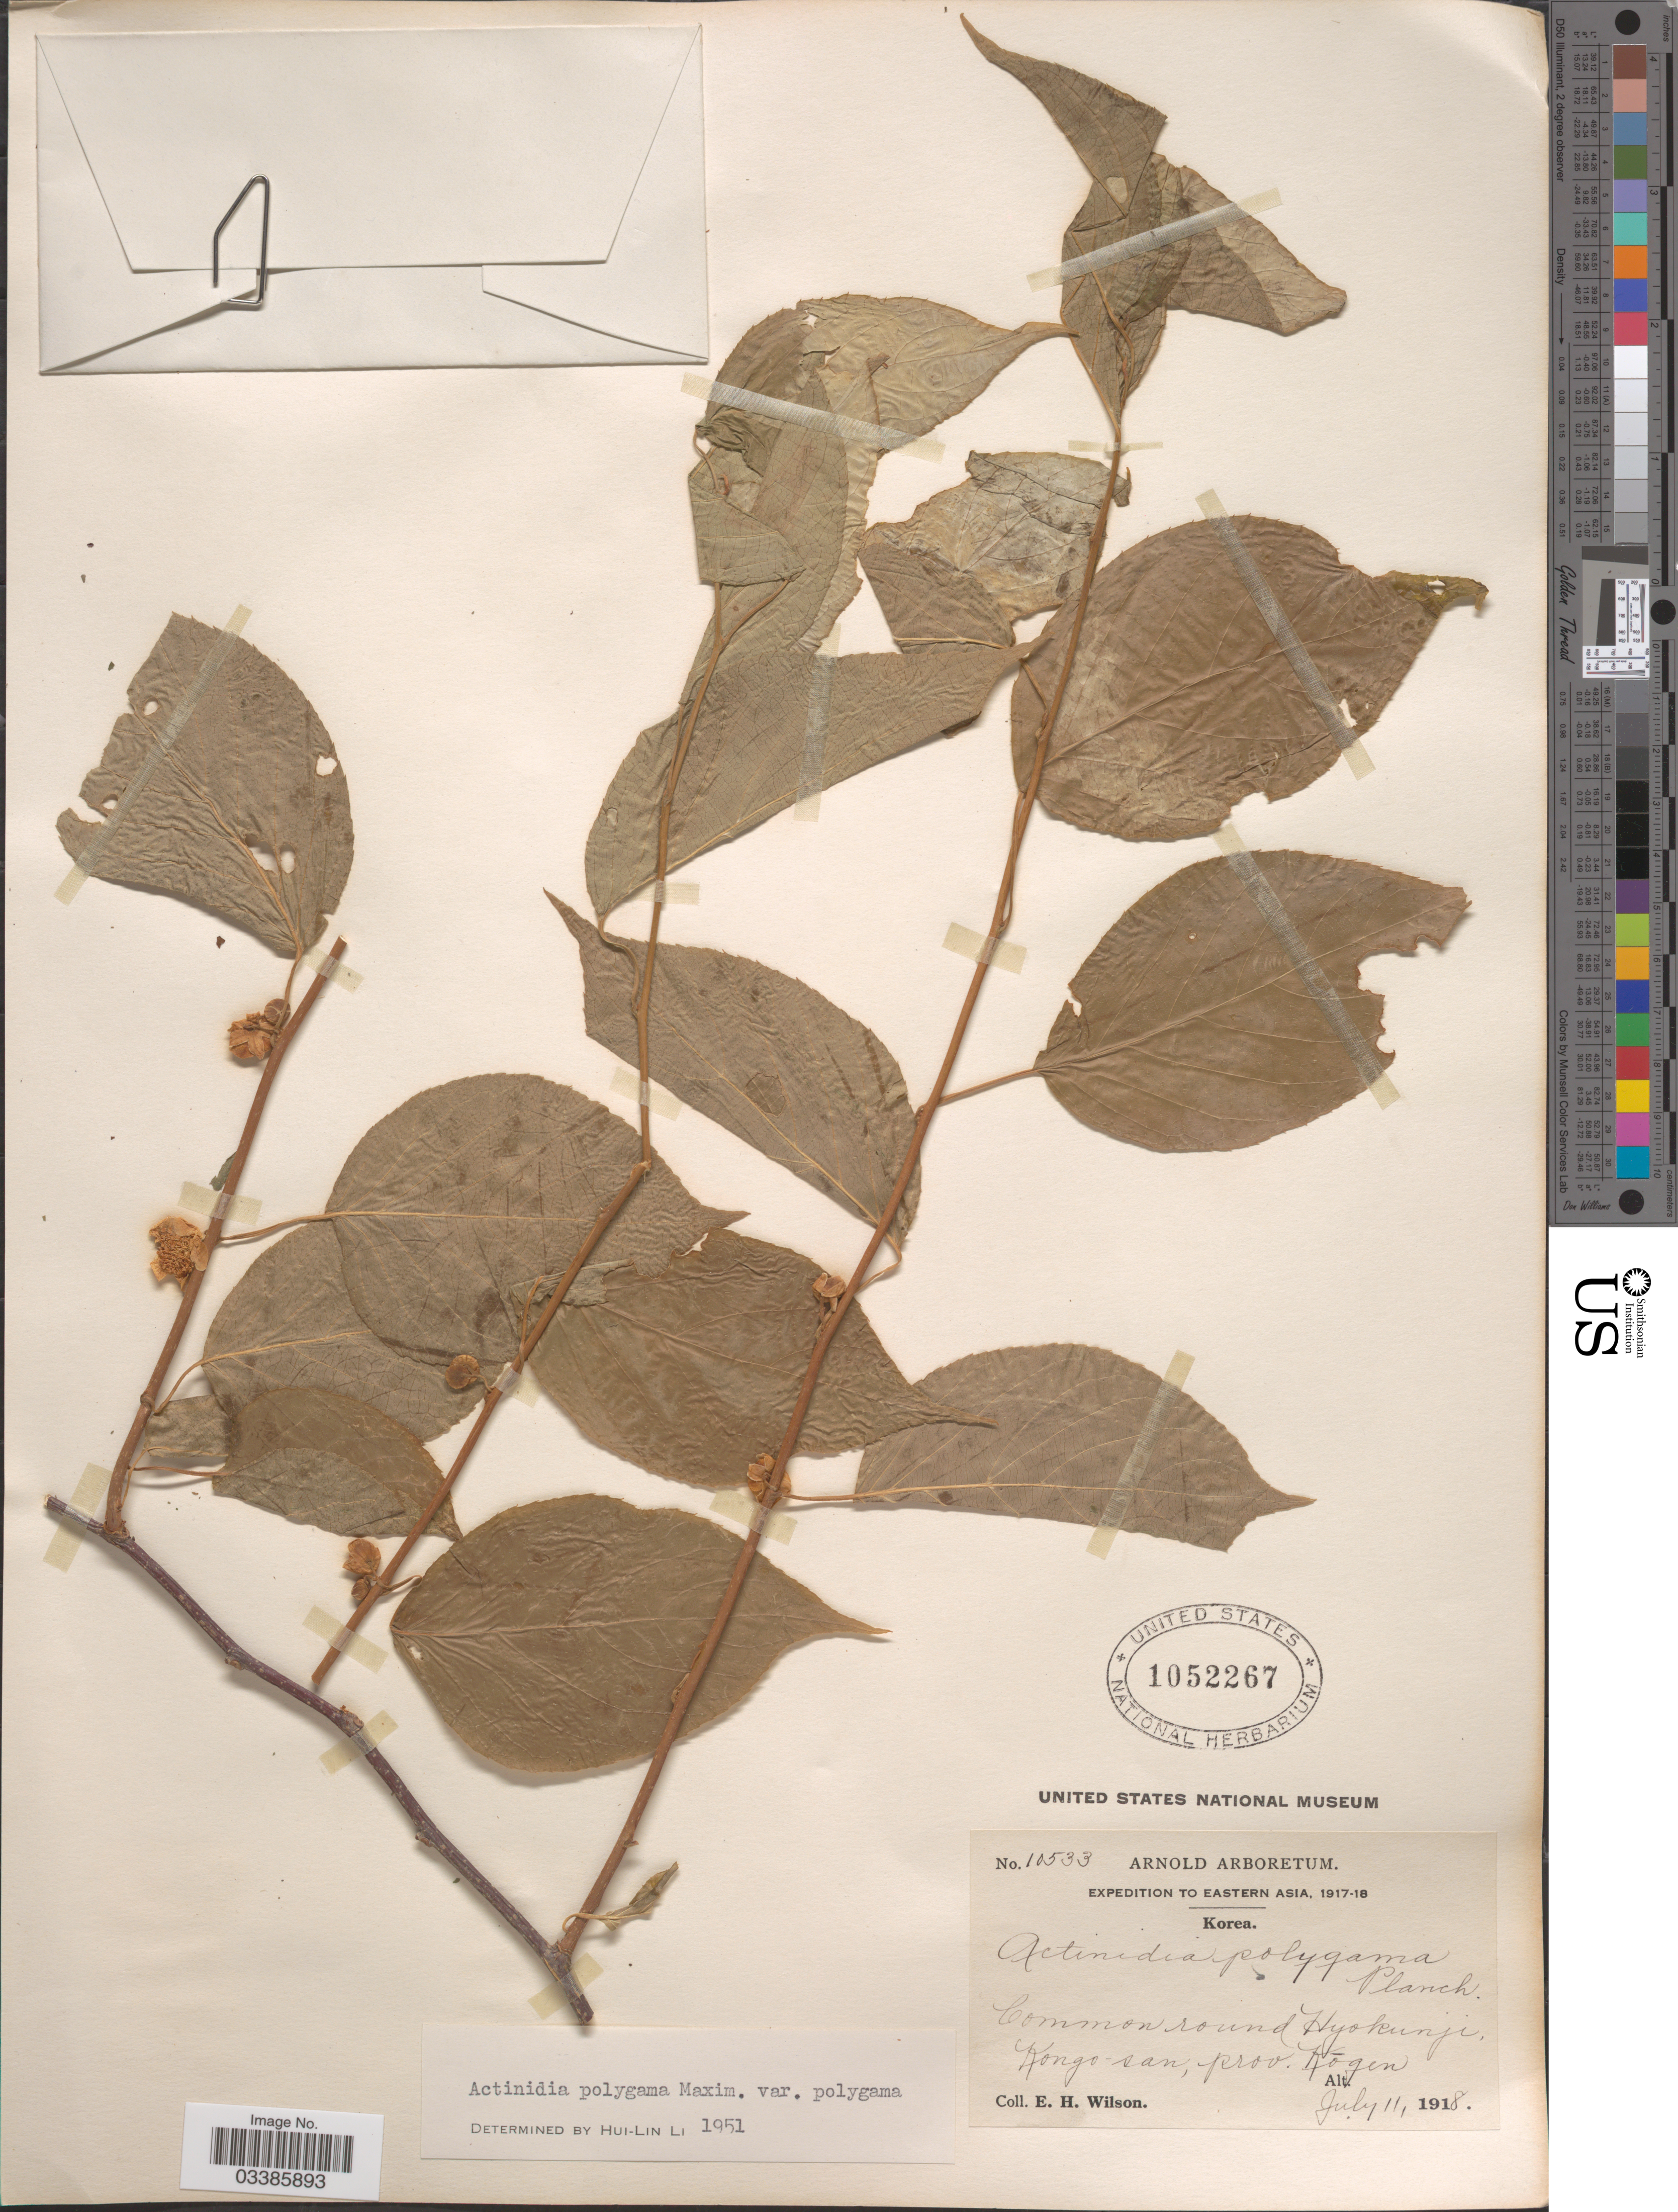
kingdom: Plantae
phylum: Tracheophyta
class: Magnoliopsida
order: Ericales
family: Actinidiaceae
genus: Actinidia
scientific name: Actinidia polygama var. polygama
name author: (Siebold & Zucc.) Planch. ex Maxim.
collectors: E. Wilson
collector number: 10533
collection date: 1918-07-11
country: North Korea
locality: Eastern Asia. Common round Hyokunji, Kongo-san, prov. Kōgen.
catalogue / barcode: US 1052267